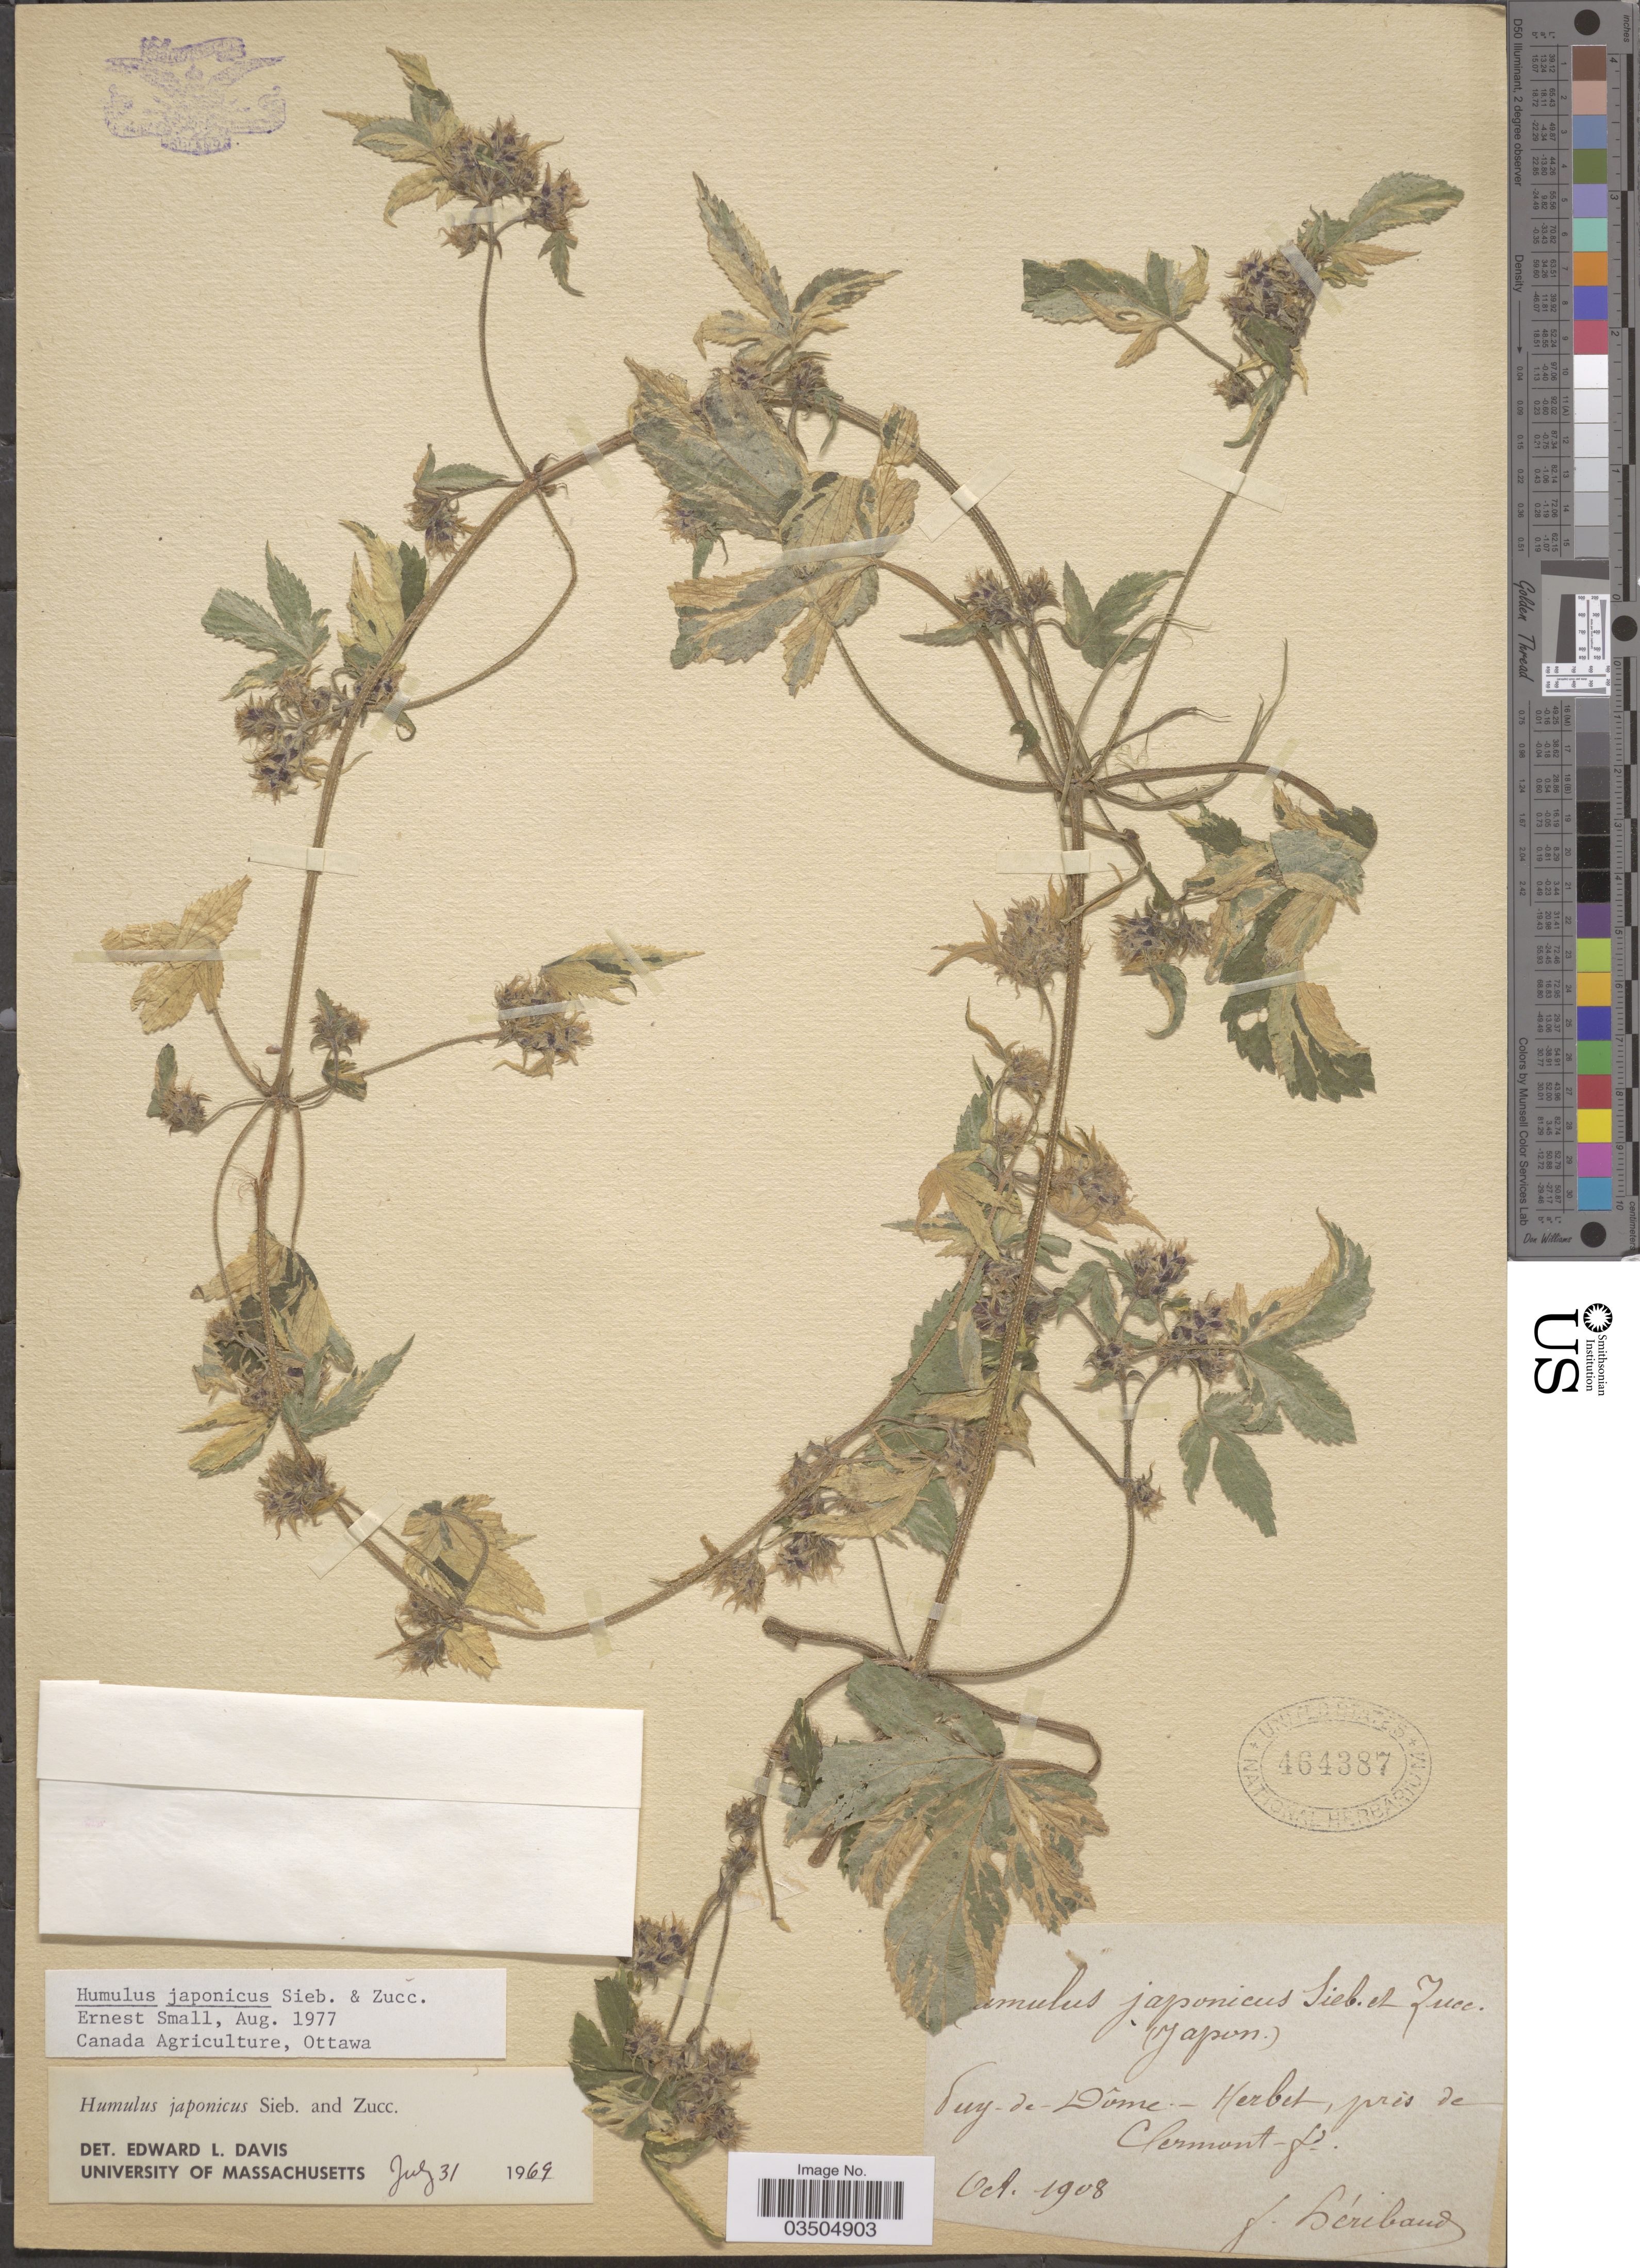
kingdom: Plantae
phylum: Tracheophyta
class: Magnoliopsida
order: Rosales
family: Cannabaceae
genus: Humulus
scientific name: Humulus japonicus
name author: Siebold & Zucc.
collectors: F. Heriband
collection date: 1908-10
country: Japan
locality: Puy-de-Dôme-Herbet, prés de Clermont-fr*.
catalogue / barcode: US 464387